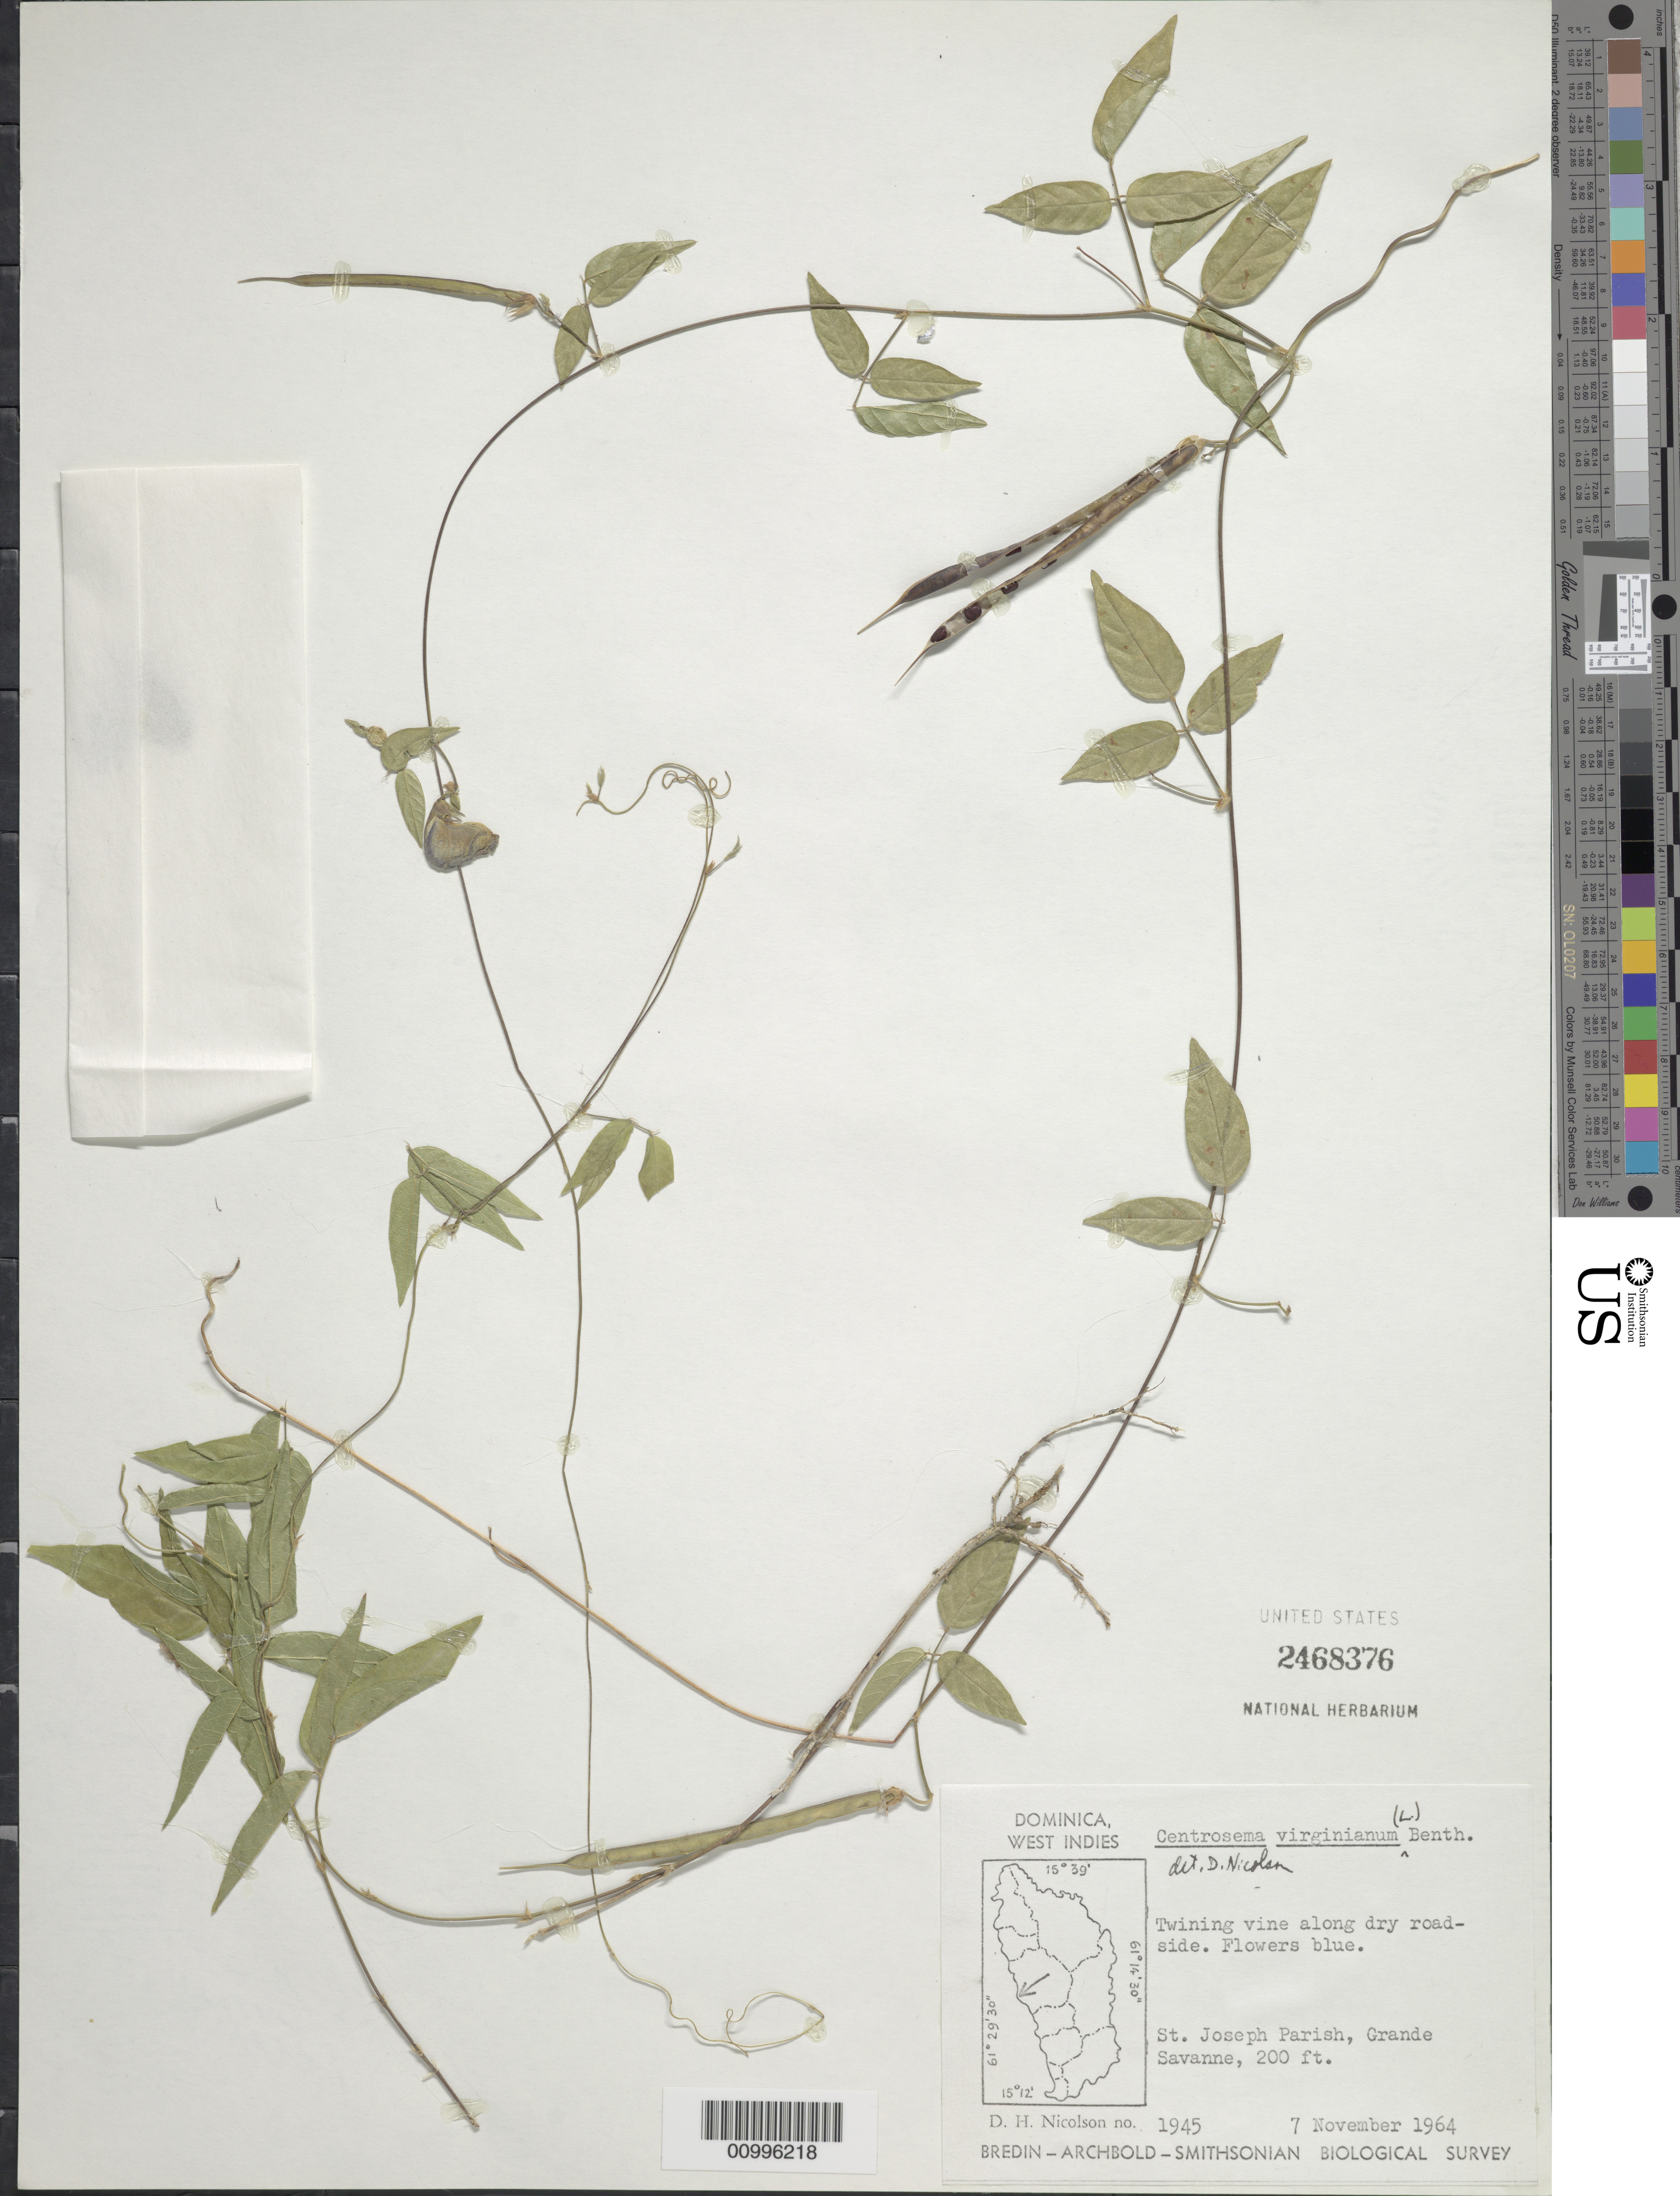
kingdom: Plantae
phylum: Tracheophyta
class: Magnoliopsida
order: Fabales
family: Fabaceae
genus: Centrosema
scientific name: Centrosema virginianum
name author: (L.) Benth.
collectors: D. H. Nicolson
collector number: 1945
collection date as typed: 07 Nov 1964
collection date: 1964-11-07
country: Dominica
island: Dominica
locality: St. Josephs Parish, Grande Savanne, 200 ft.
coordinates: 0 N, 0 E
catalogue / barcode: US 2468376